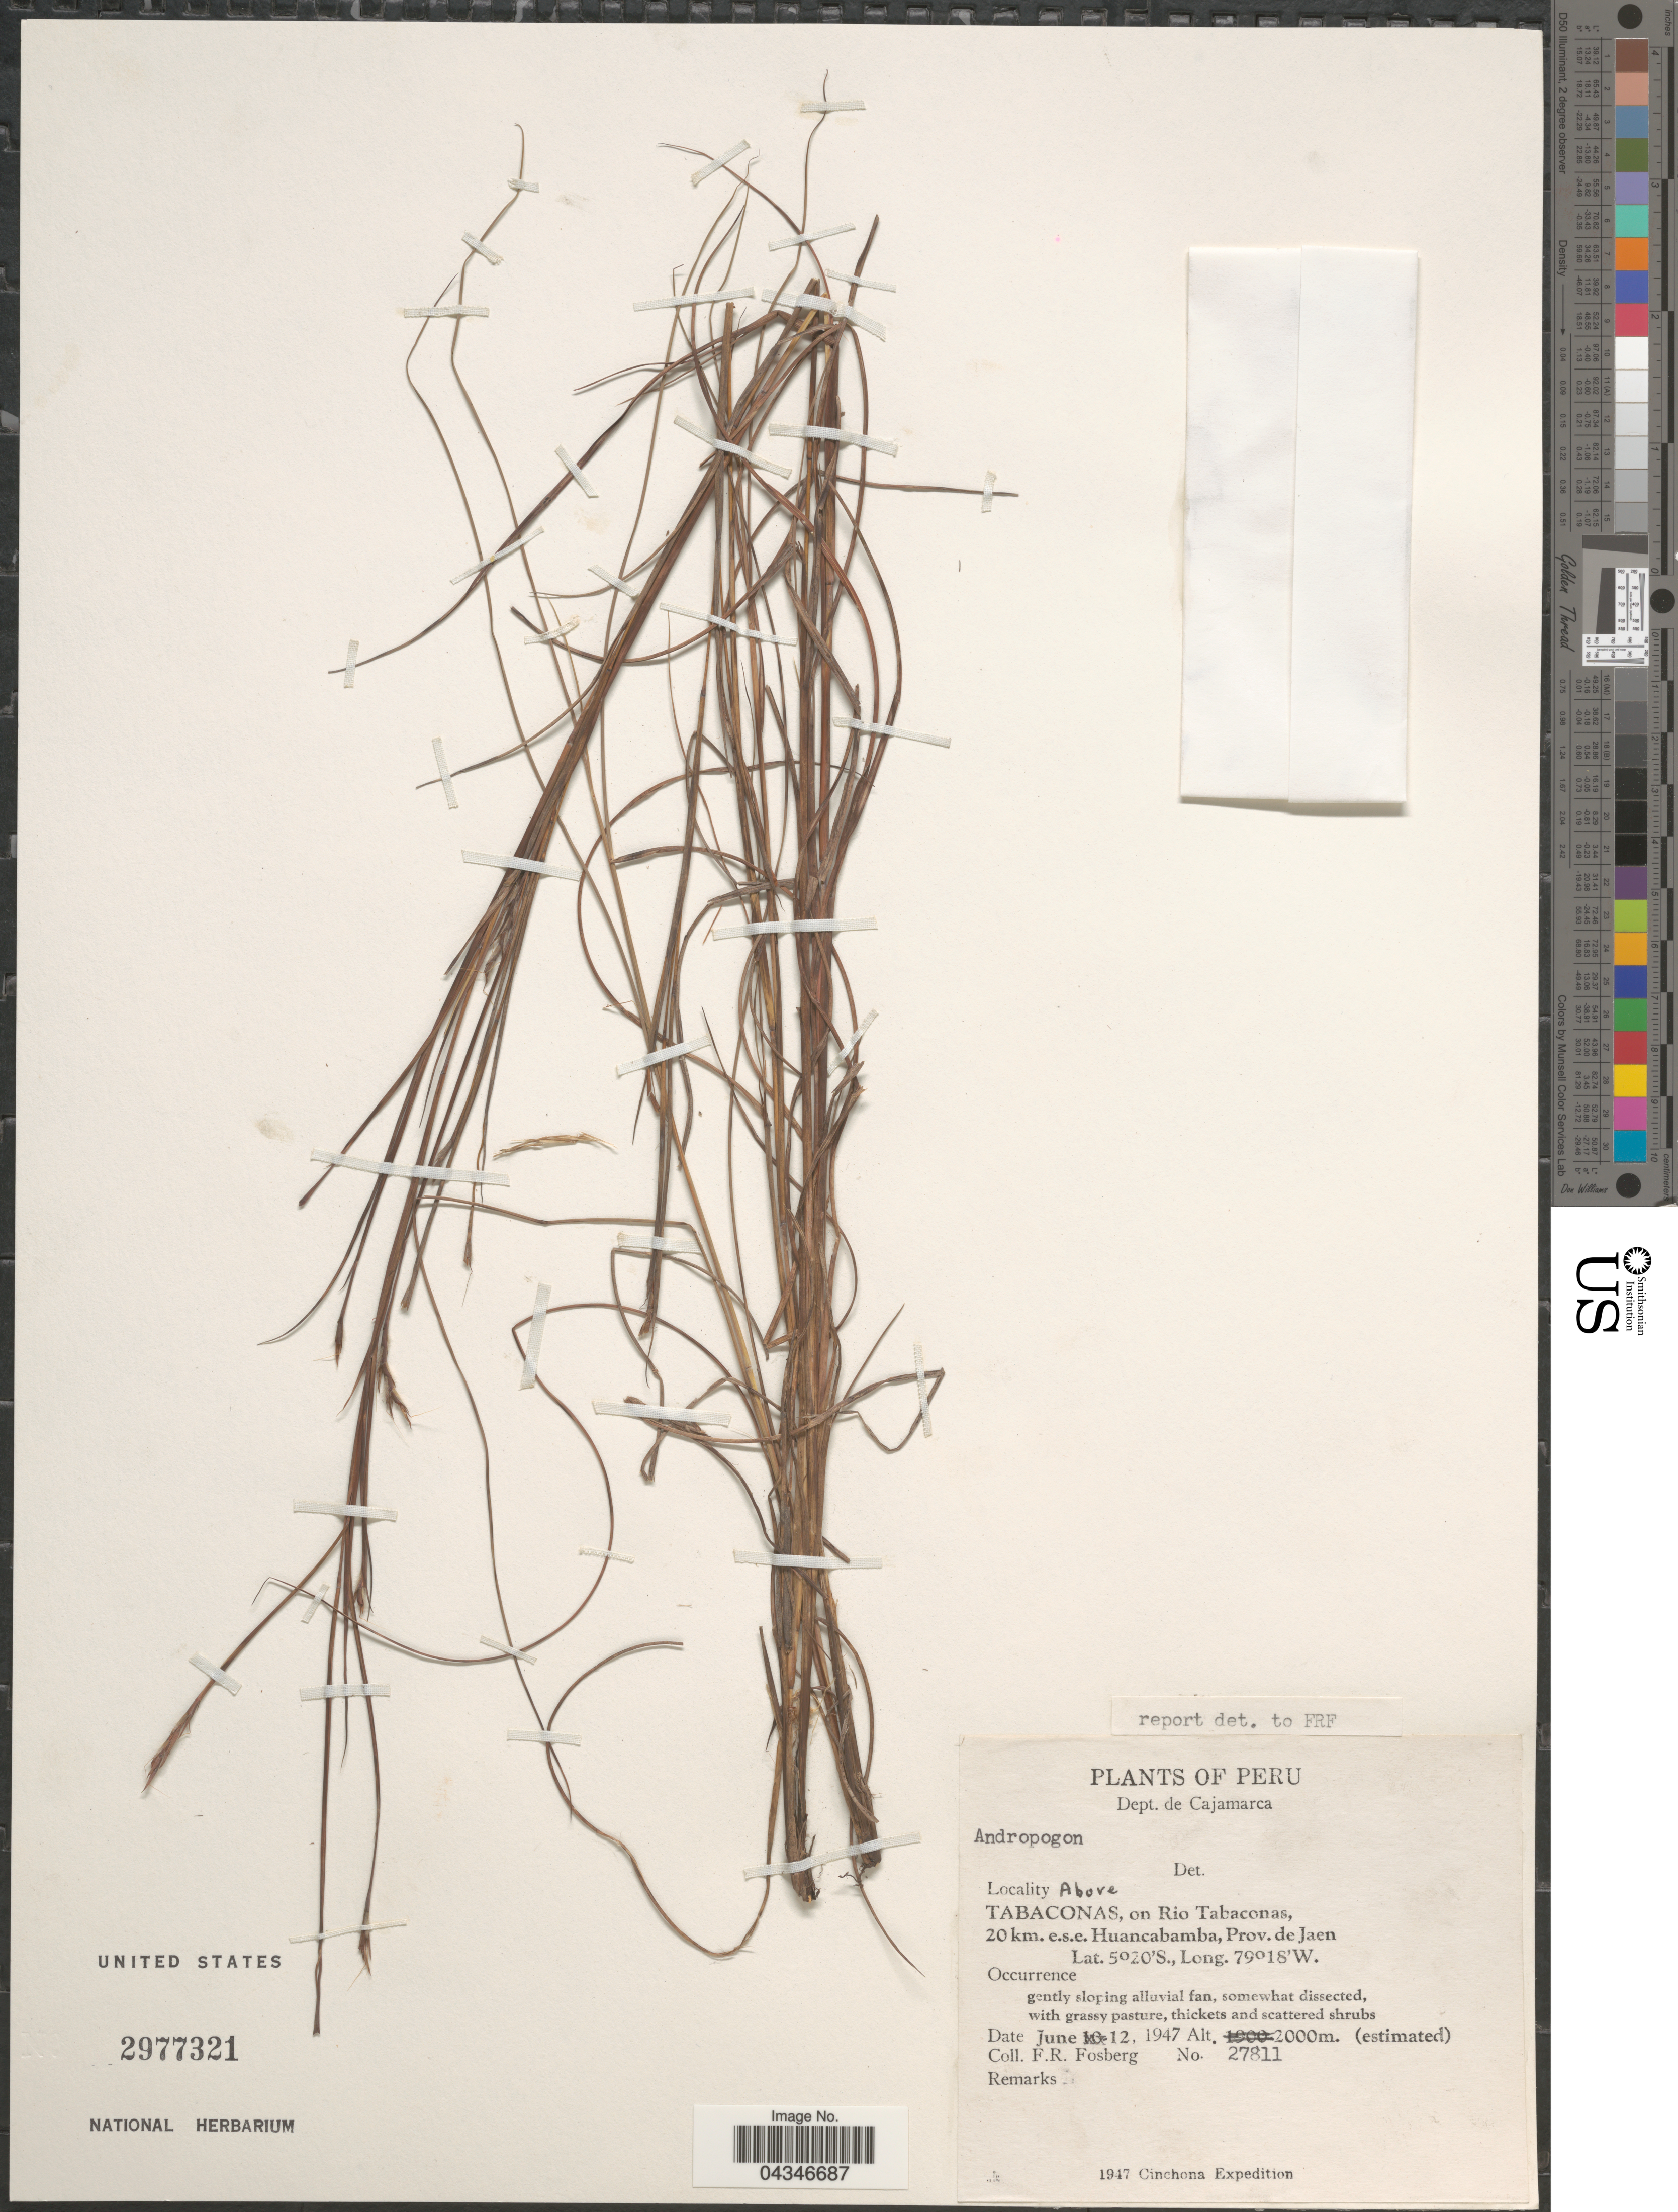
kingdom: Plantae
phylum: Tracheophyta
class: Liliopsida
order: Poales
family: Poaceae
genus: Andropogon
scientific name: Andropogon sp.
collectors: F. R. Fosberg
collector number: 27811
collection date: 1947-06-12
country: Peru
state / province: Cajamarca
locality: Dept. de Cajamarca. Above Tabaconas, on Rio Tabaconas, 20 km. e. s. e. Huancabamba, Prov. de Jaen. 1947 Cinchona Expedition.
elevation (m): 2000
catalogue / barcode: US 2977321